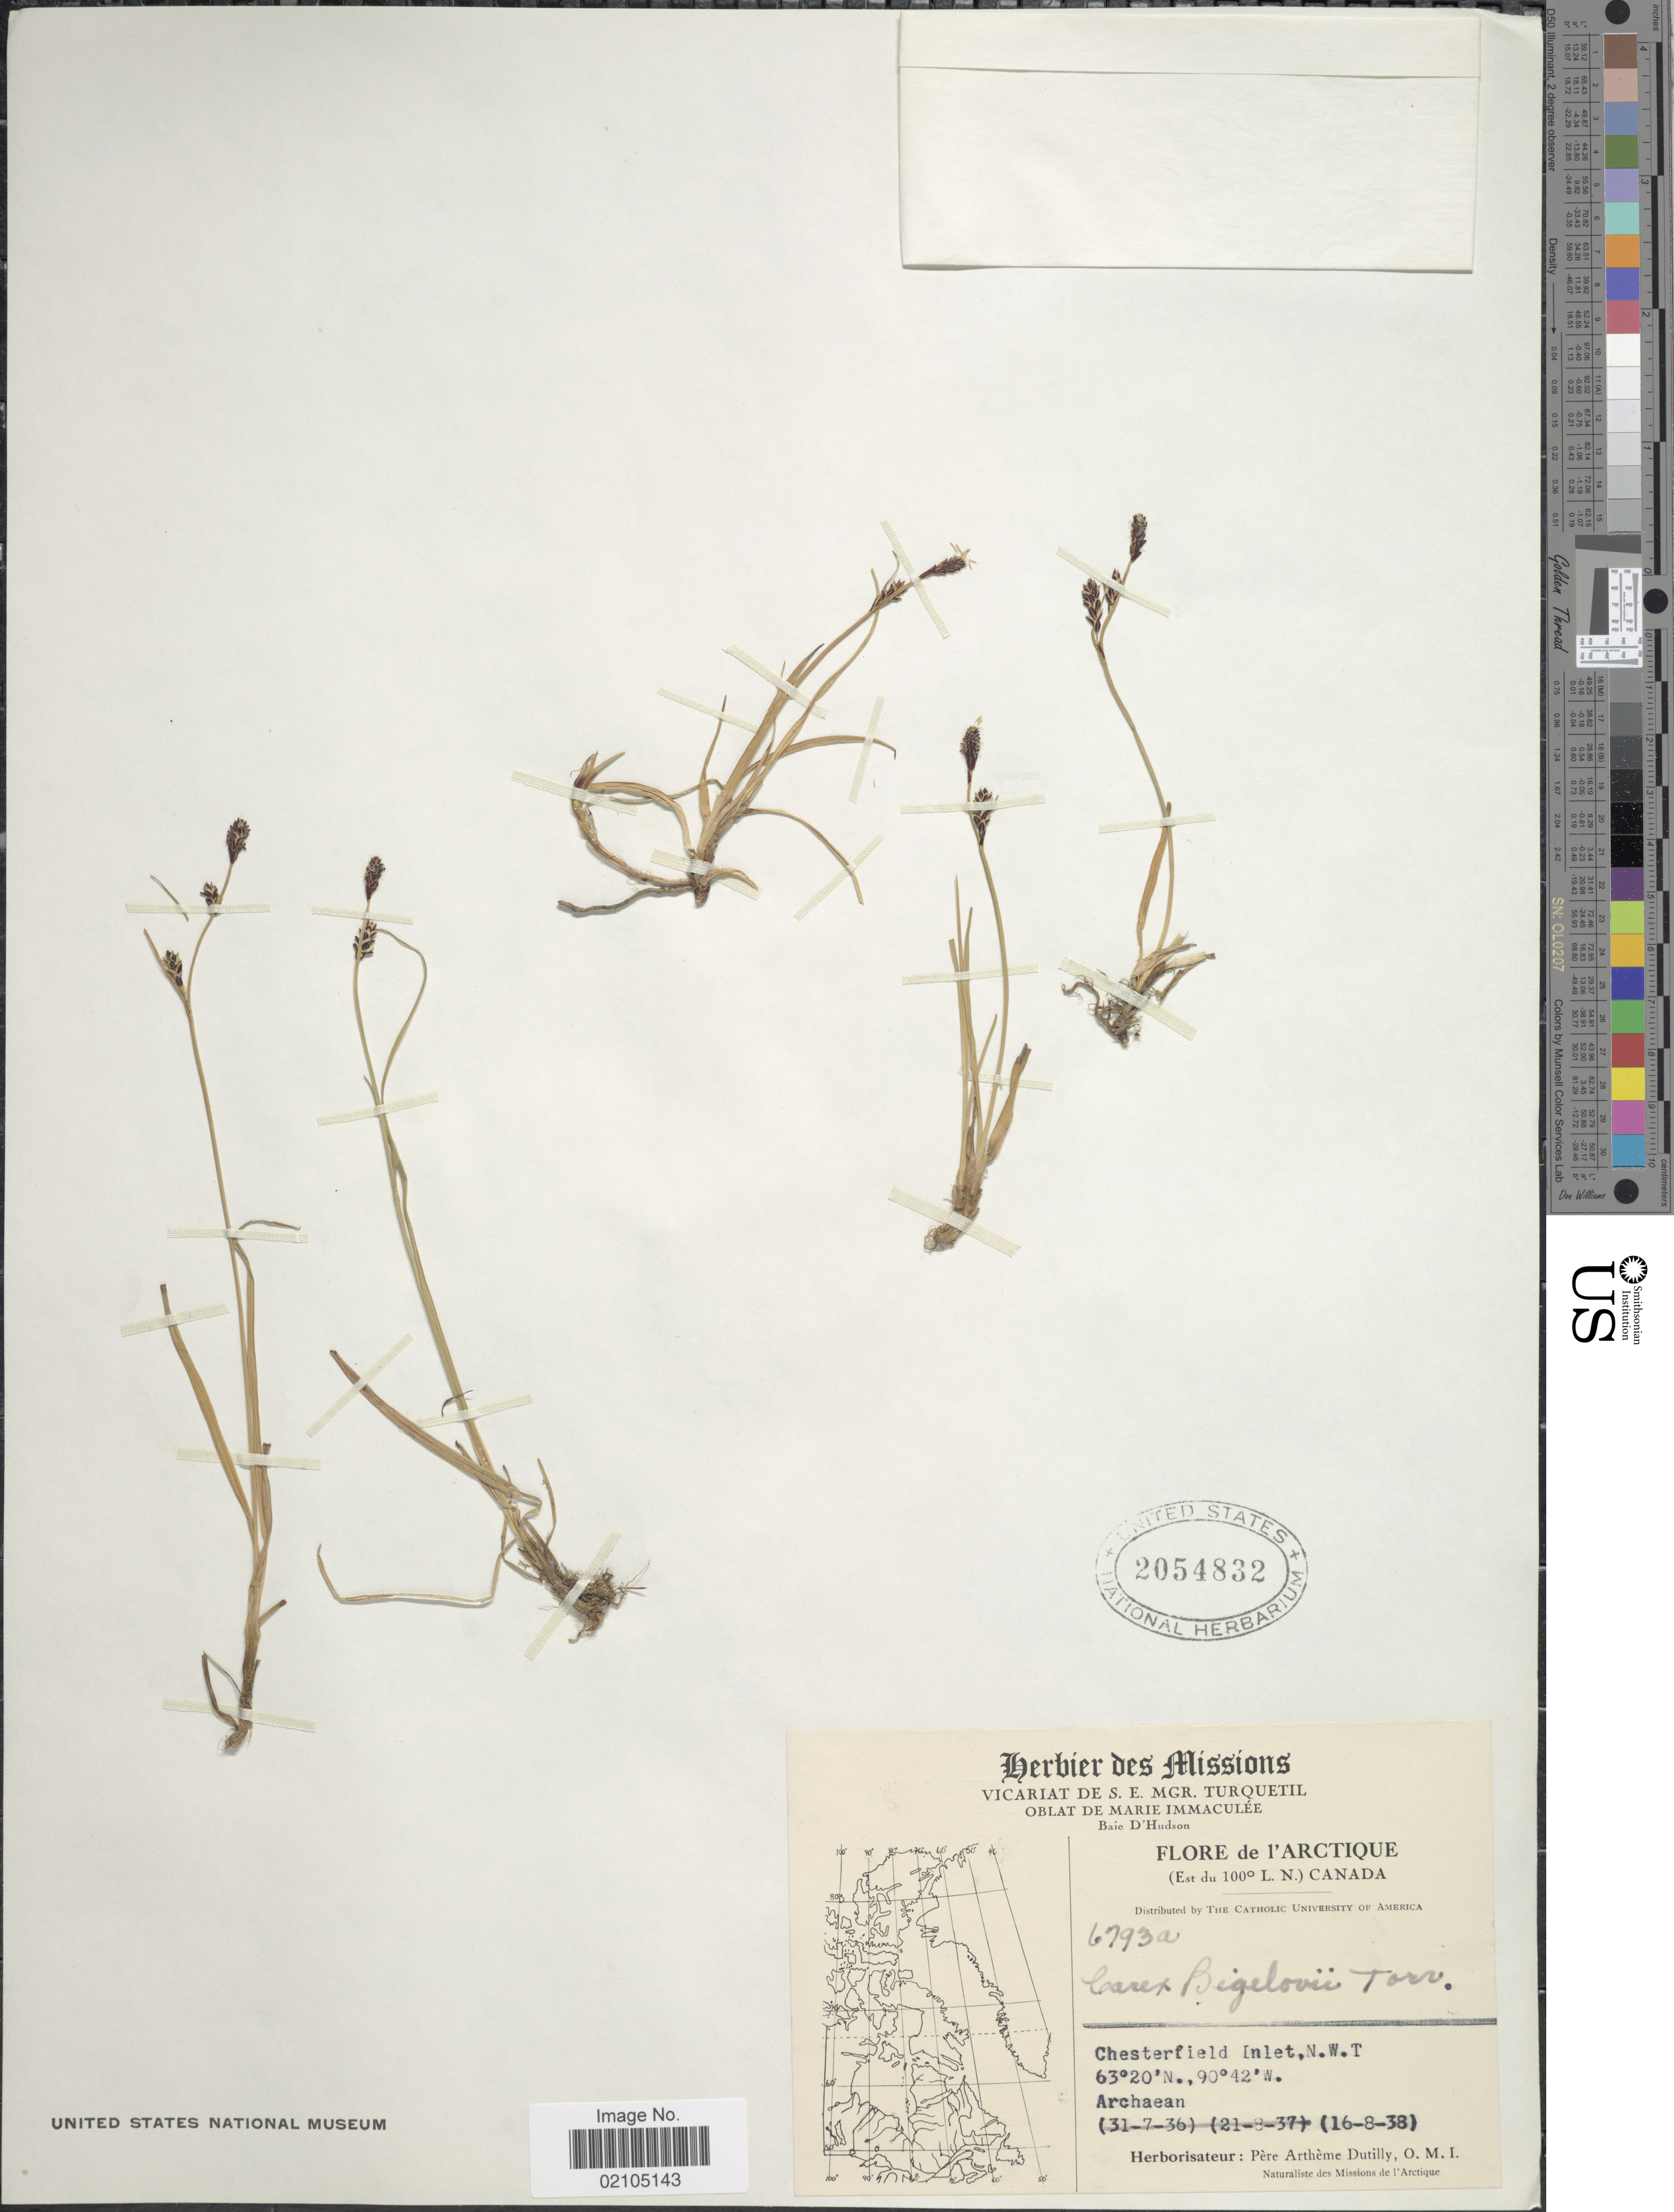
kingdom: Plantae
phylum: Tracheophyta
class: Liliopsida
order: Poales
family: Cyperaceae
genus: Carex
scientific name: Carex bigelowii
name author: Torr. ex Schwein.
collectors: P. Dutilly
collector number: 6793a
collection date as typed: Transcribed d/m/y: 16/8/38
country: Canada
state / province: Northwest Territories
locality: L'Arctique (Est du 100º L. N.) Chesterfield Inlet, N.W.T.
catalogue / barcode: US 2054832